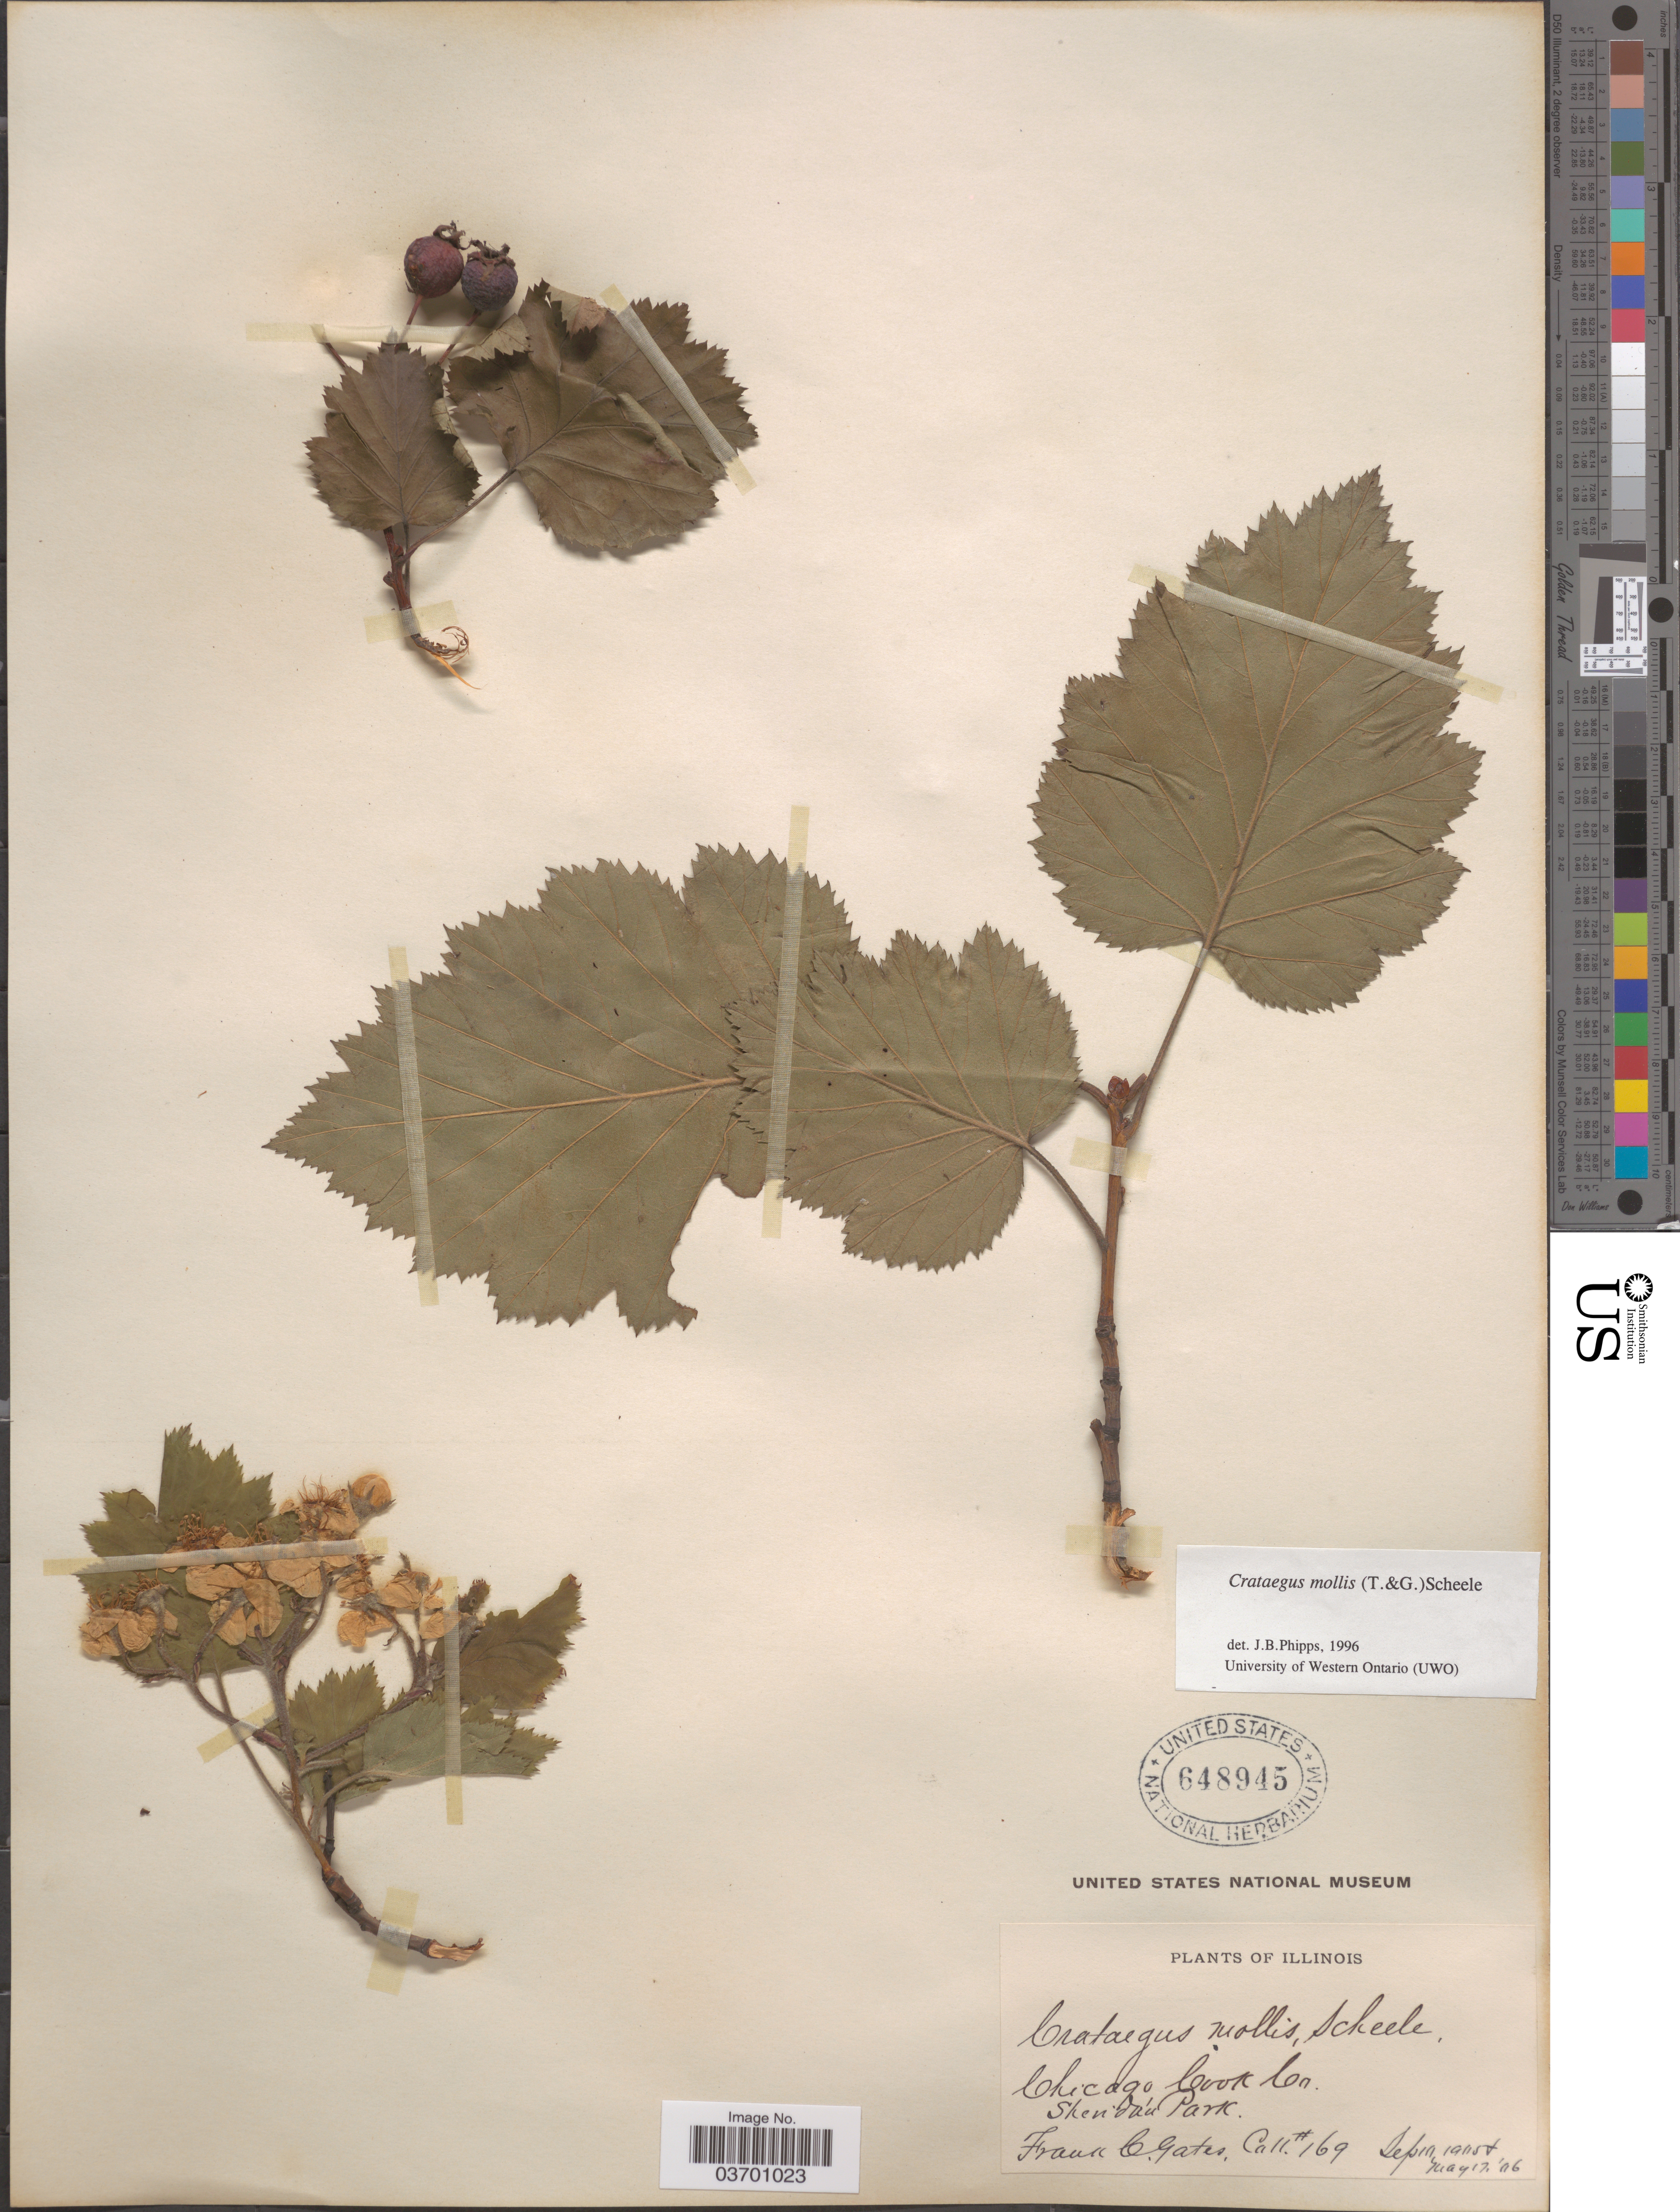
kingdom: Plantae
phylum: Tracheophyta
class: Magnoliopsida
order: Rosales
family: Rosaceae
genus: Crataegus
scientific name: Crataegus mollis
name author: (Torr. & A. Gray) Scheele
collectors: F. C. Gates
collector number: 169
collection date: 1905-09-10/1906-05-17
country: United States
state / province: Illinois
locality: Chicago, Cook Co. Sheridan Park.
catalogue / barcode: US 648945